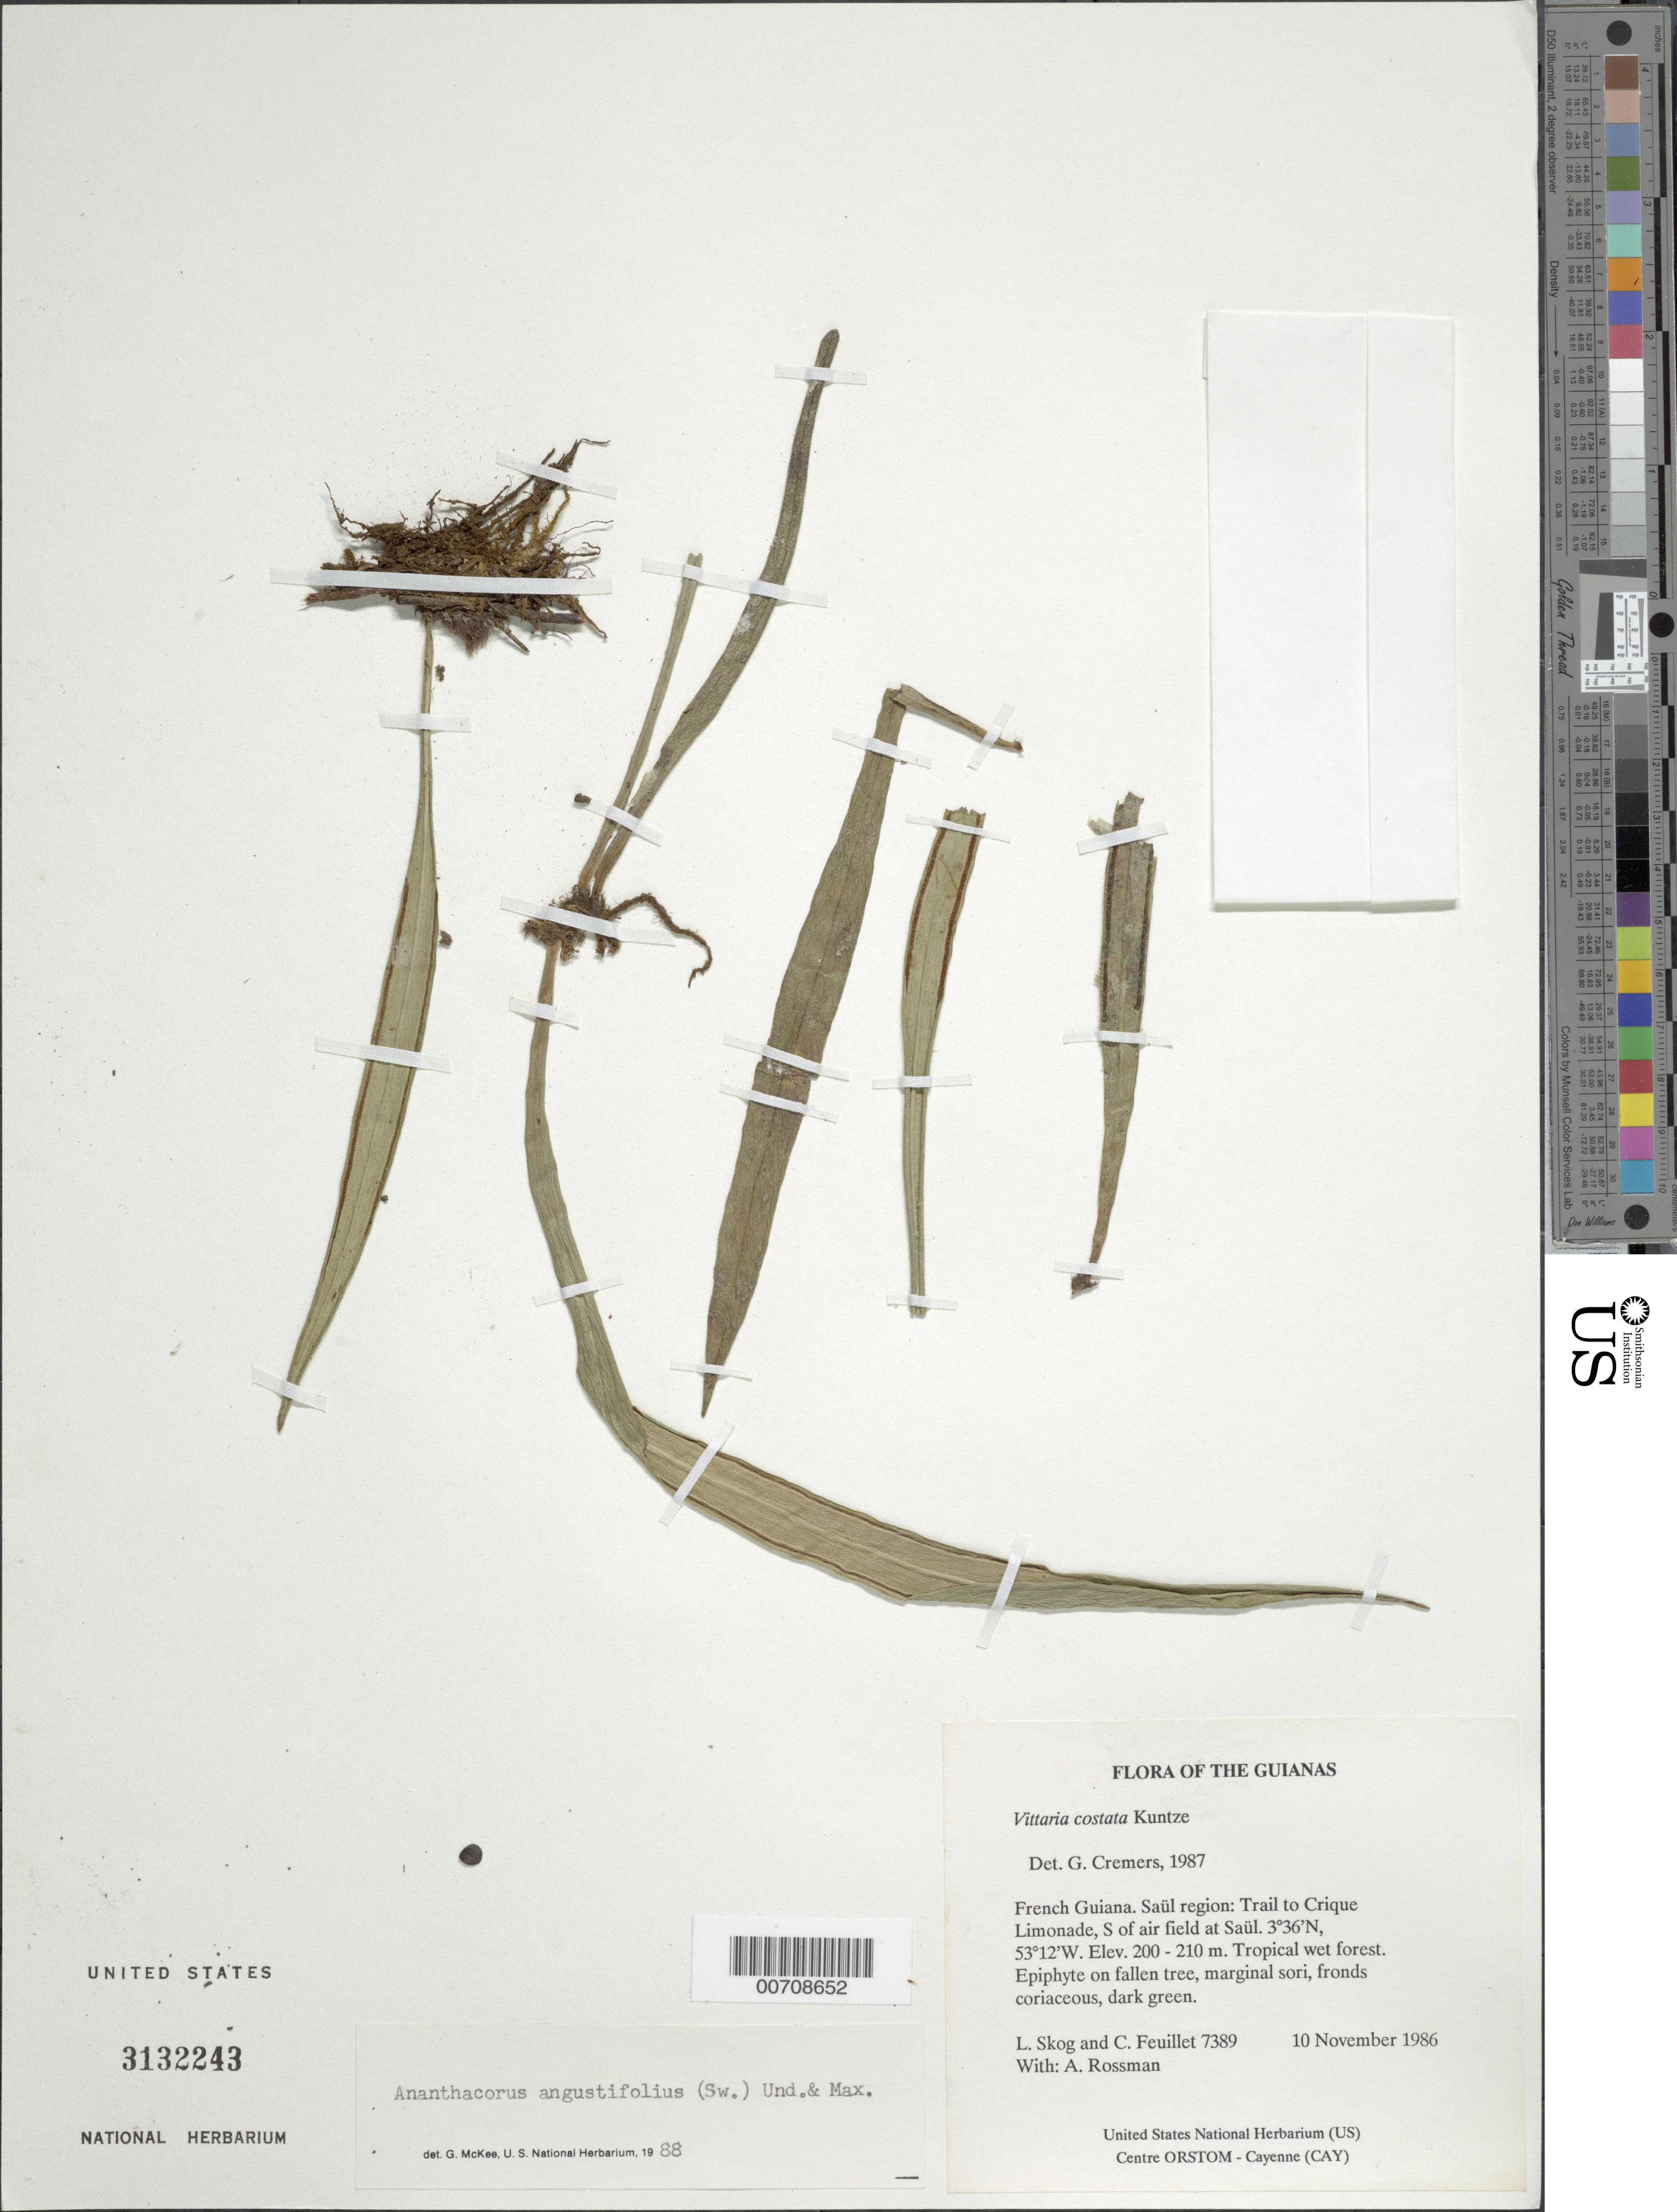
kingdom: Plantae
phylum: Tracheophyta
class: Polypodiopsida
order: Polypodiales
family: Pteridaceae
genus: Ananthacorus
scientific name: Ananthacorus angustifolius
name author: (Sw.) Underw. & Maxon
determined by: McKee, G. S., (US), NMNH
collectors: L. E. Skog, C. Feuillet & A. Rossman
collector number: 7389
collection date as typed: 10 November 1986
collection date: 1986-11-10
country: French Guiana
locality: Saül, S of air field. Trail to Crique Limonade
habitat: Tropical wet forest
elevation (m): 200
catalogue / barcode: US 3132243